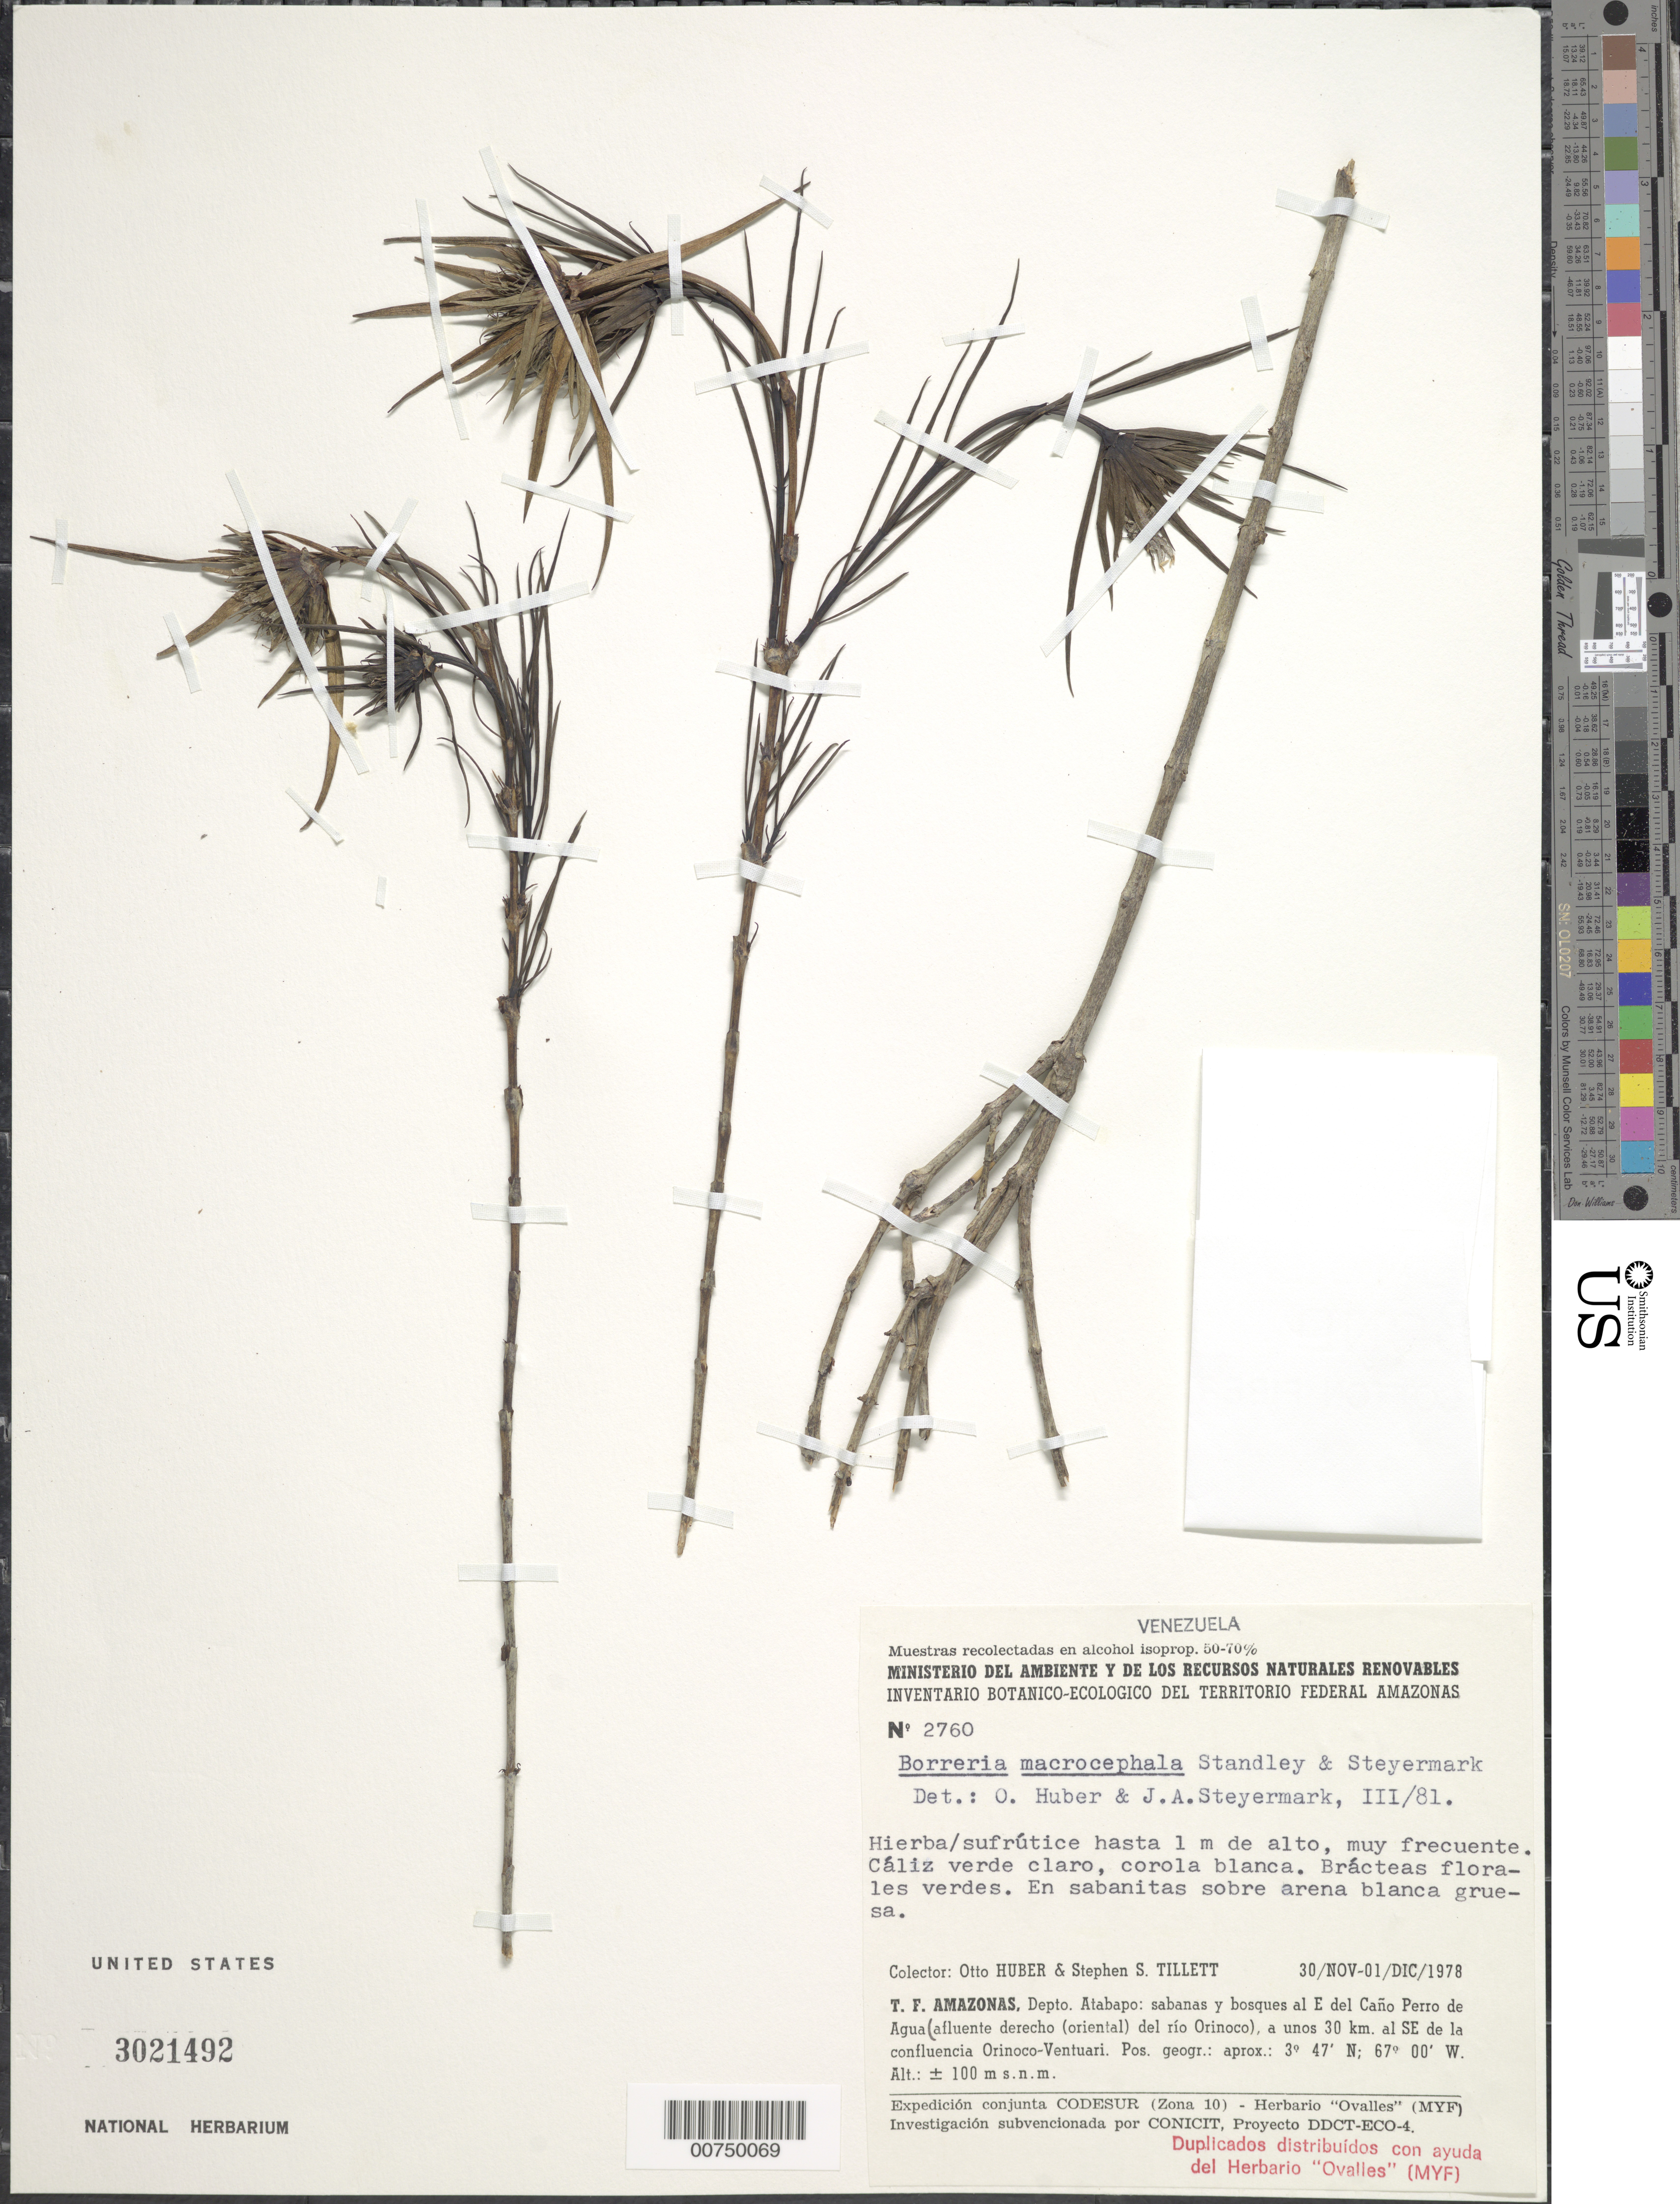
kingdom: Plantae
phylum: Tracheophyta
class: Magnoliopsida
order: Gentianales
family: Rubiaceae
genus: Borreria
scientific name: Borreria macrocephala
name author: Standl. & Steyerm.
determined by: Steyermark, J. A.; Huber, O.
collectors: O. Huber & S. S. Tillett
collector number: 2760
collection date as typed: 30-Nov-78 to 1-Dec-78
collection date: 1978-11-30/1978-12-01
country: Venezuela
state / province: Amazonas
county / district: Atabapo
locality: E del Caño Perro de Agua, 30 km SE de la confluencia Orinoco-Ventuari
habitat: Sabanas y bosques; en sabanitas sobre arena blanca gruesa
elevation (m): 100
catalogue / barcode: US 3021492